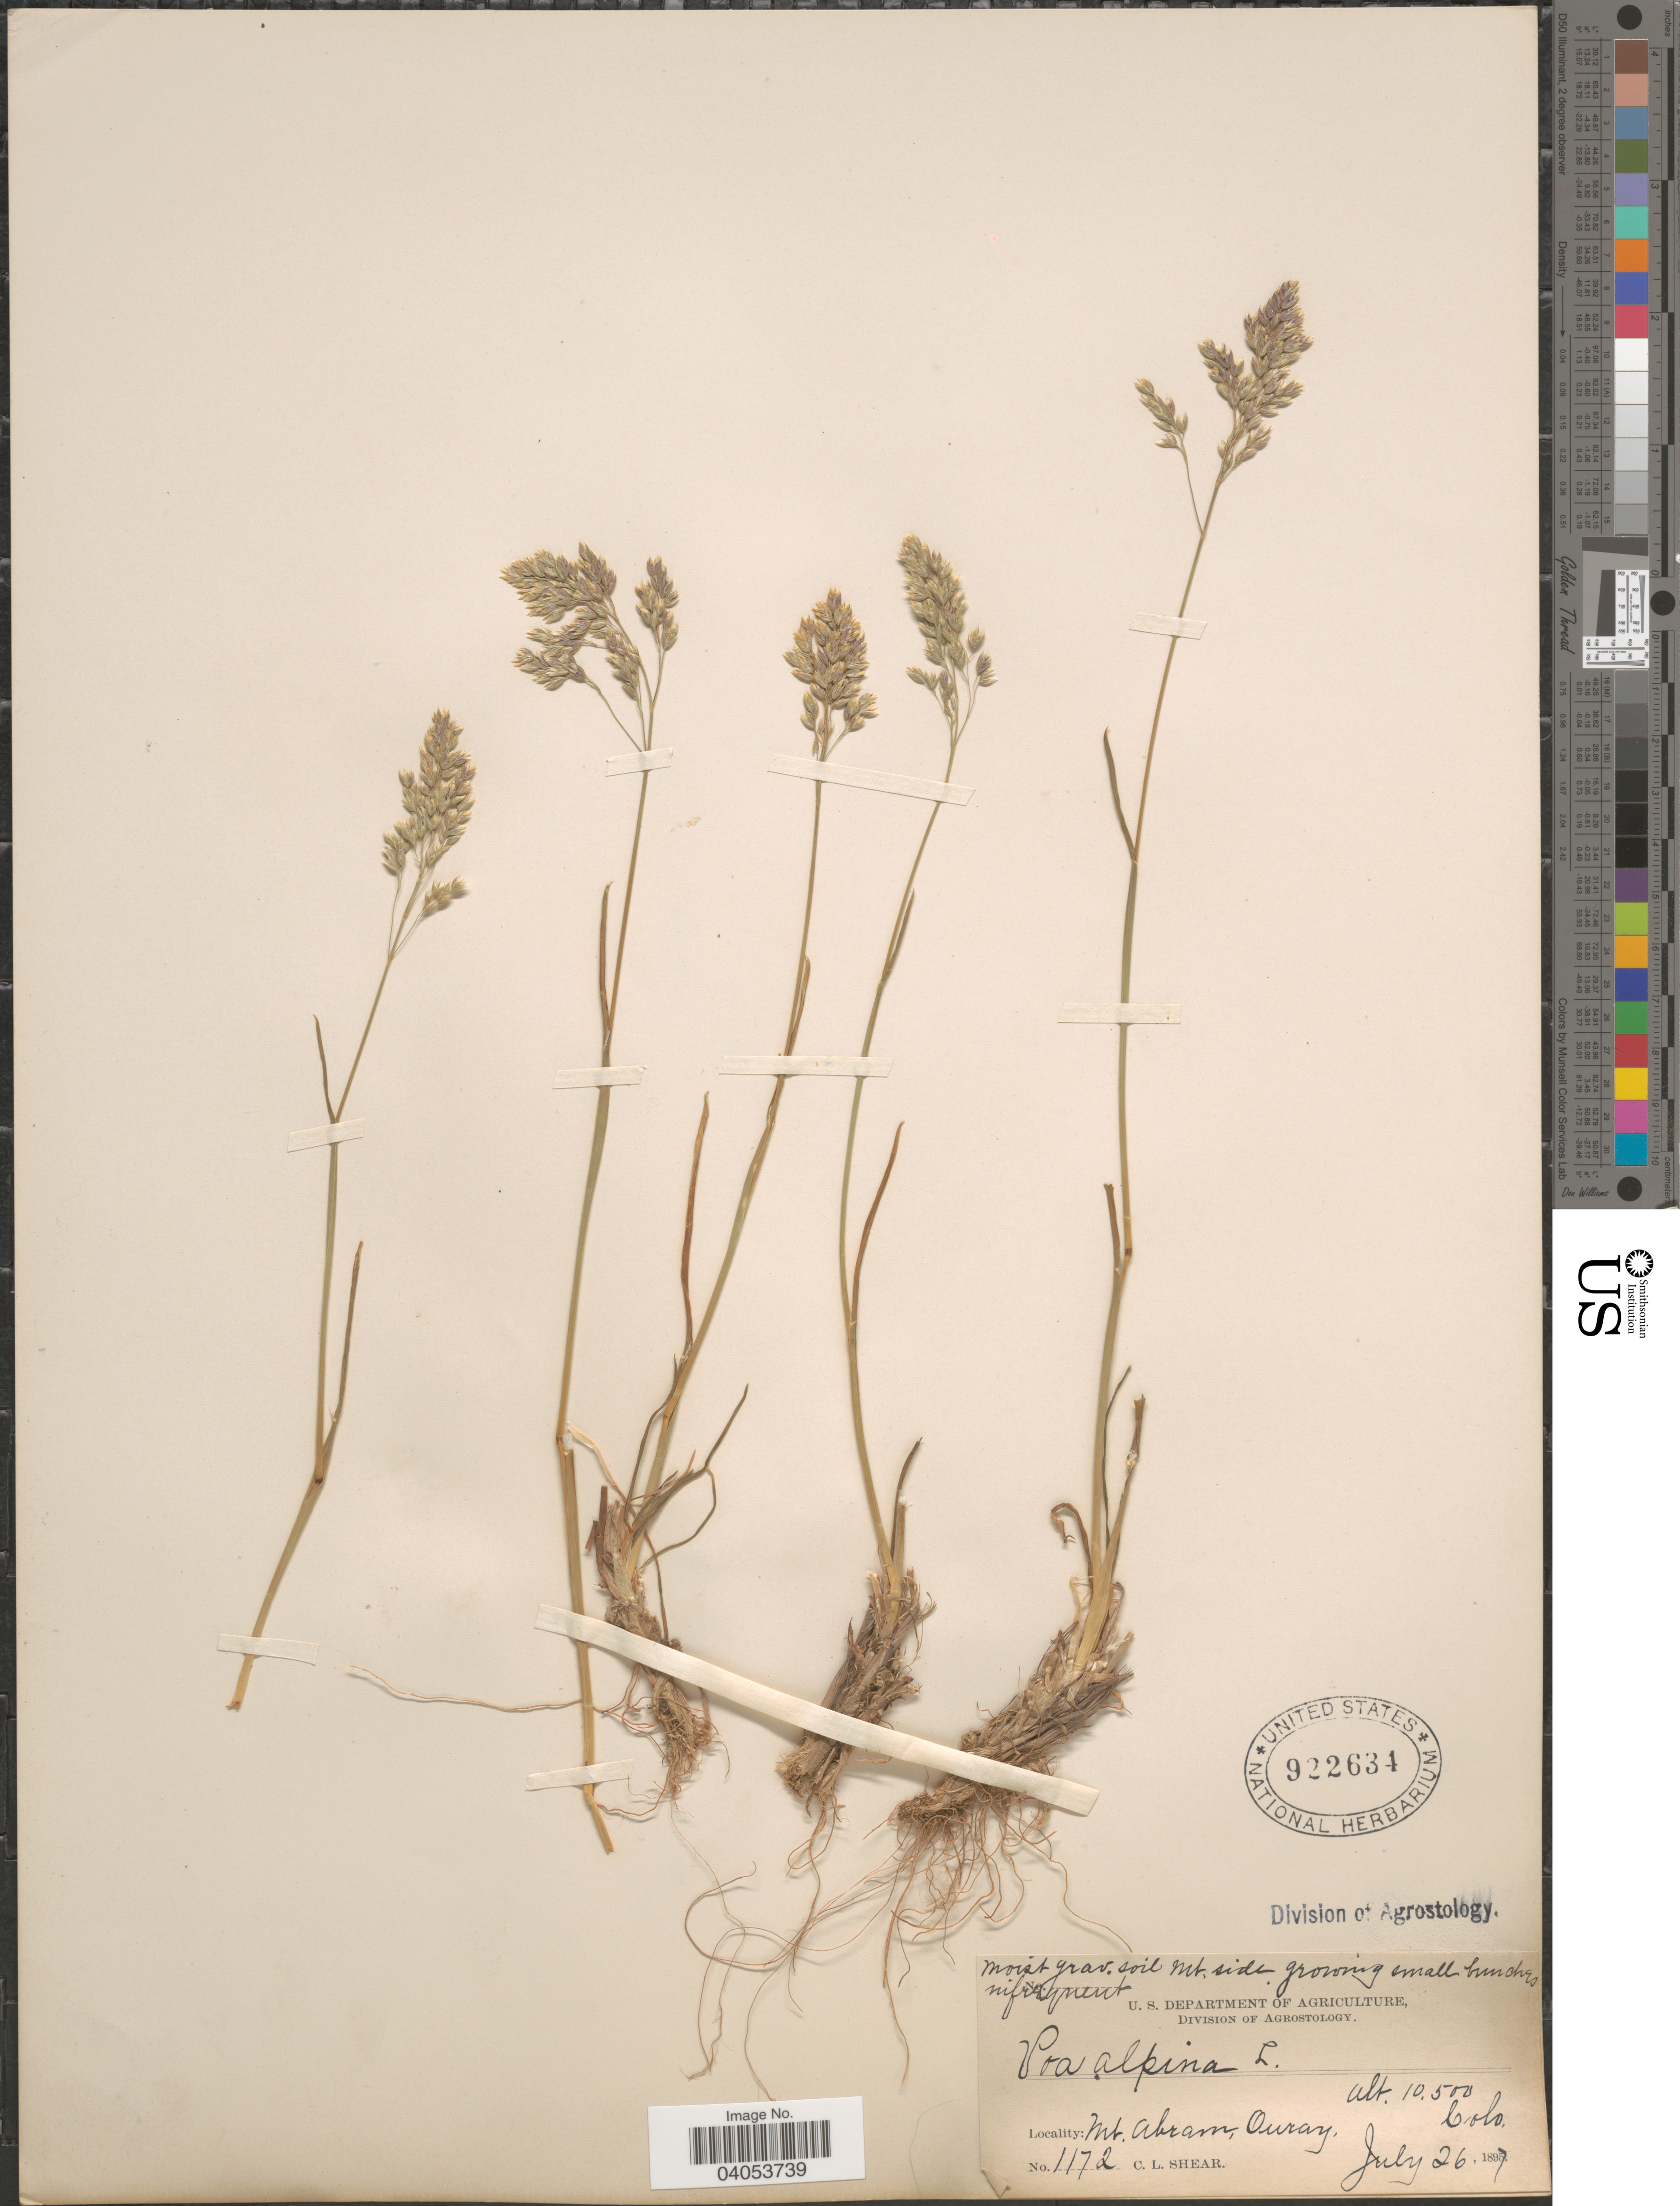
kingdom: Plantae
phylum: Tracheophyta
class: Liliopsida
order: Poales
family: Poaceae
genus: Poa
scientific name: Poa alpina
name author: L.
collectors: C. L. Shear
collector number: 1172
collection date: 1897-07-26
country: United States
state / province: Colorado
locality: Mt. Abram, Ouray.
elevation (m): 3200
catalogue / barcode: US 922634